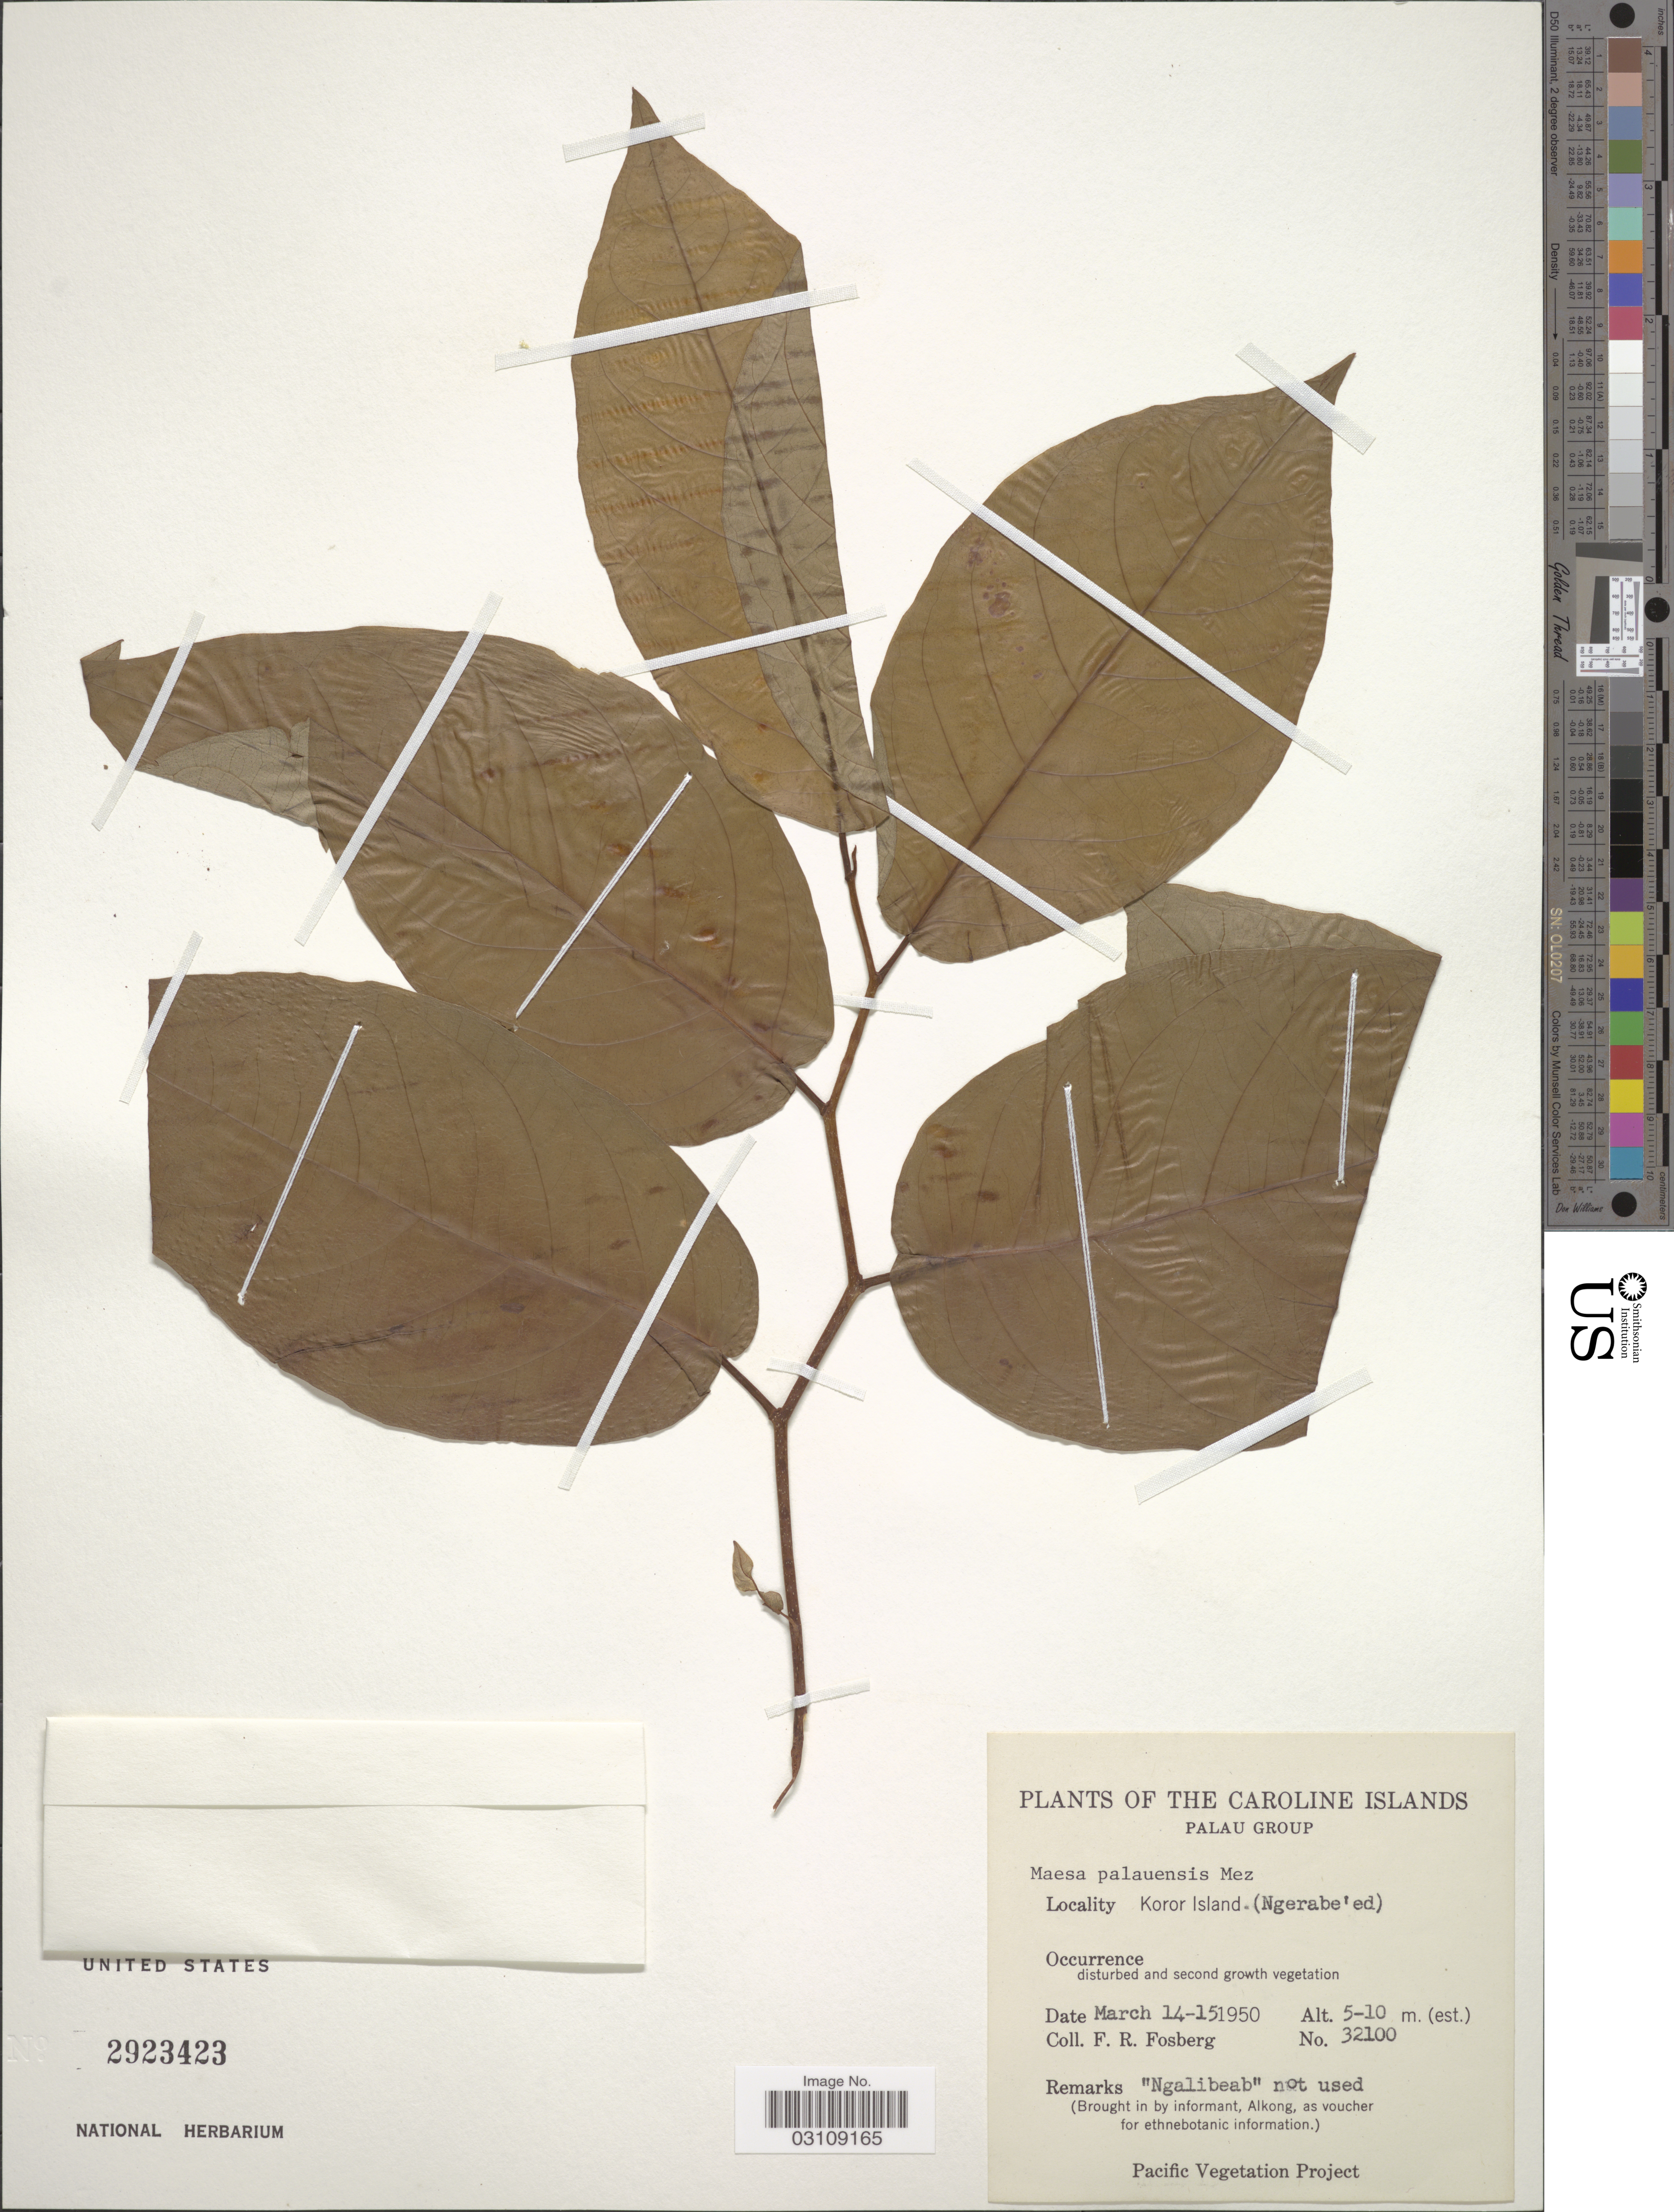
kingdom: Plantae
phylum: Tracheophyta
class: Magnoliopsida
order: Ericales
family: Primulaceae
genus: Maesa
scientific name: Maesa palauensis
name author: Mez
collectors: F. R. Fosberg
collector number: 32100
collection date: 1950-03-14/1950-03-15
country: Palau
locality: The Caroline Islands, Palau Group, Koror Island (Ngerabe'ed).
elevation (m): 5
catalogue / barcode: US 2923423